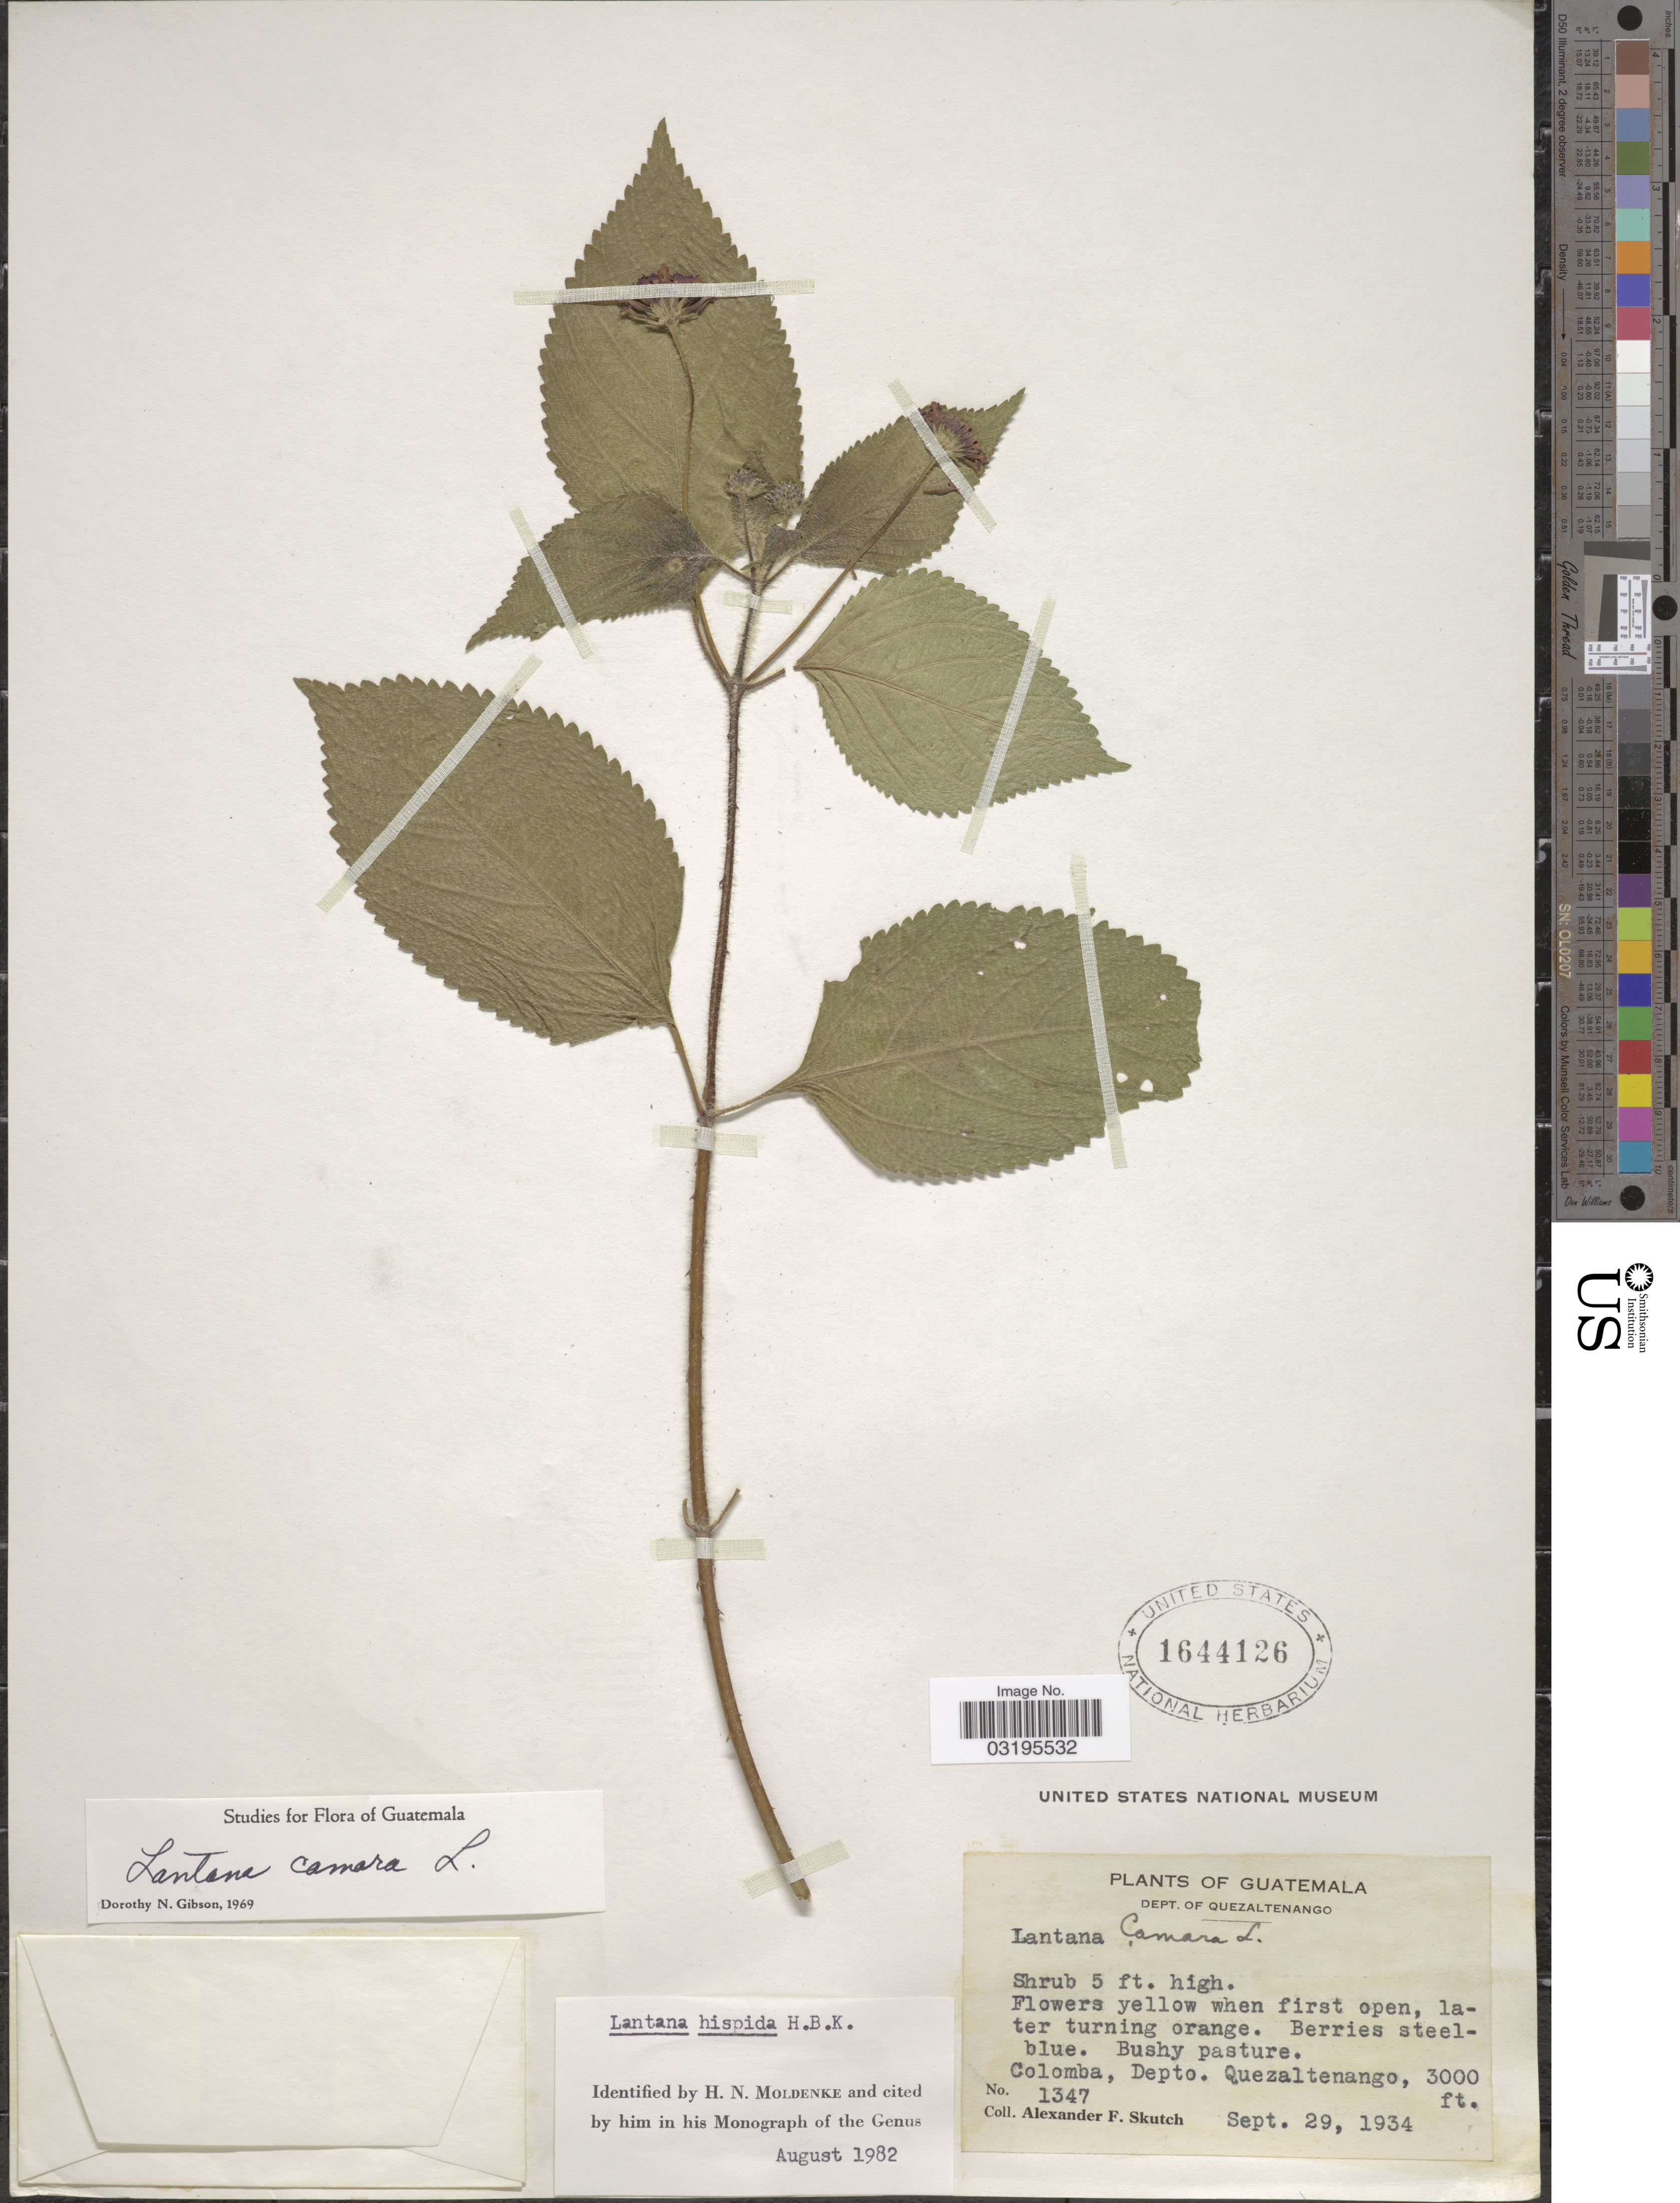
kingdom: Plantae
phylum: Tracheophyta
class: Magnoliopsida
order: Lamiales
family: Verbenaceae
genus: Lantana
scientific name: Lantana hispida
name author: Kunth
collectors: A. F. Skutch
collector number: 1347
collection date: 1934-09-29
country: Guatemala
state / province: Quetzaltenango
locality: Dept. of Quezaltenango. Colomba.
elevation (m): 914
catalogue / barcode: US 1644126